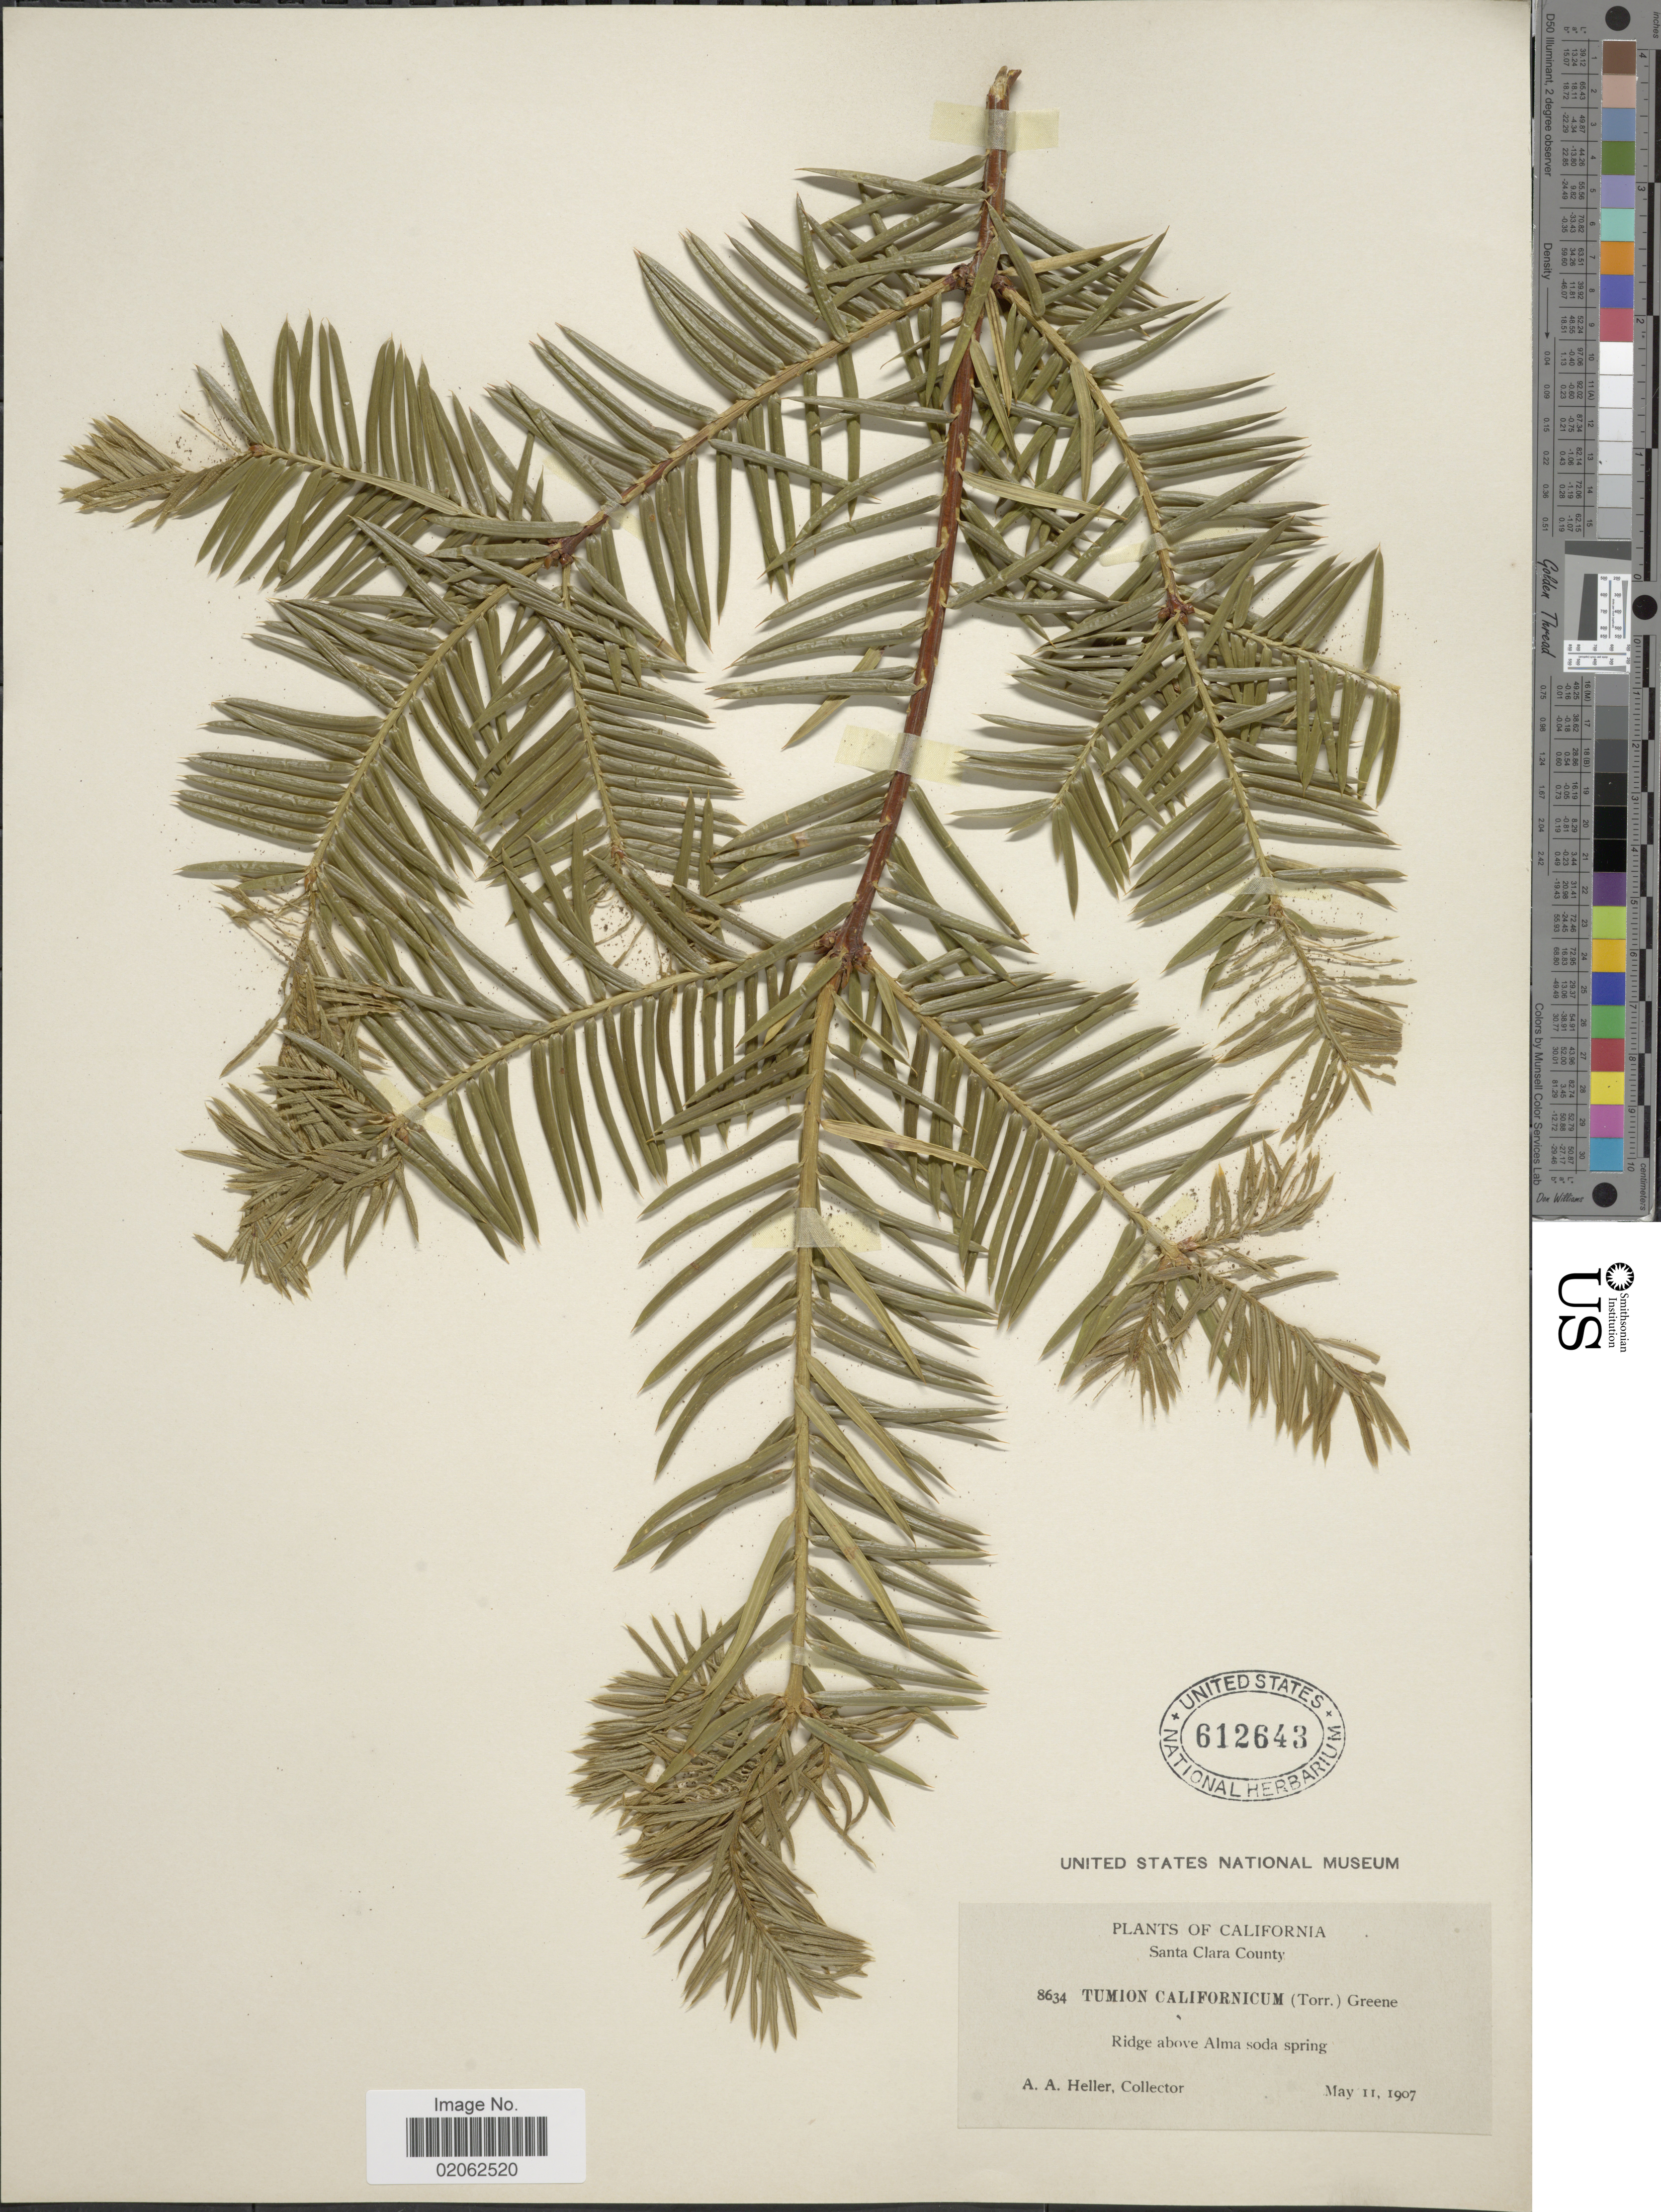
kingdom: Plantae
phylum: Tracheophyta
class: Pinopsida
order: Pinales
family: Taxaceae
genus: Torreya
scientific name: Torreya californica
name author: Torr.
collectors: A. A. Heller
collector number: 8634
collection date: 1907-05-11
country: United States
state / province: California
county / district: Santa Clara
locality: Santa Clara County. Ridge above Alma soda spring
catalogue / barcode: US 612643